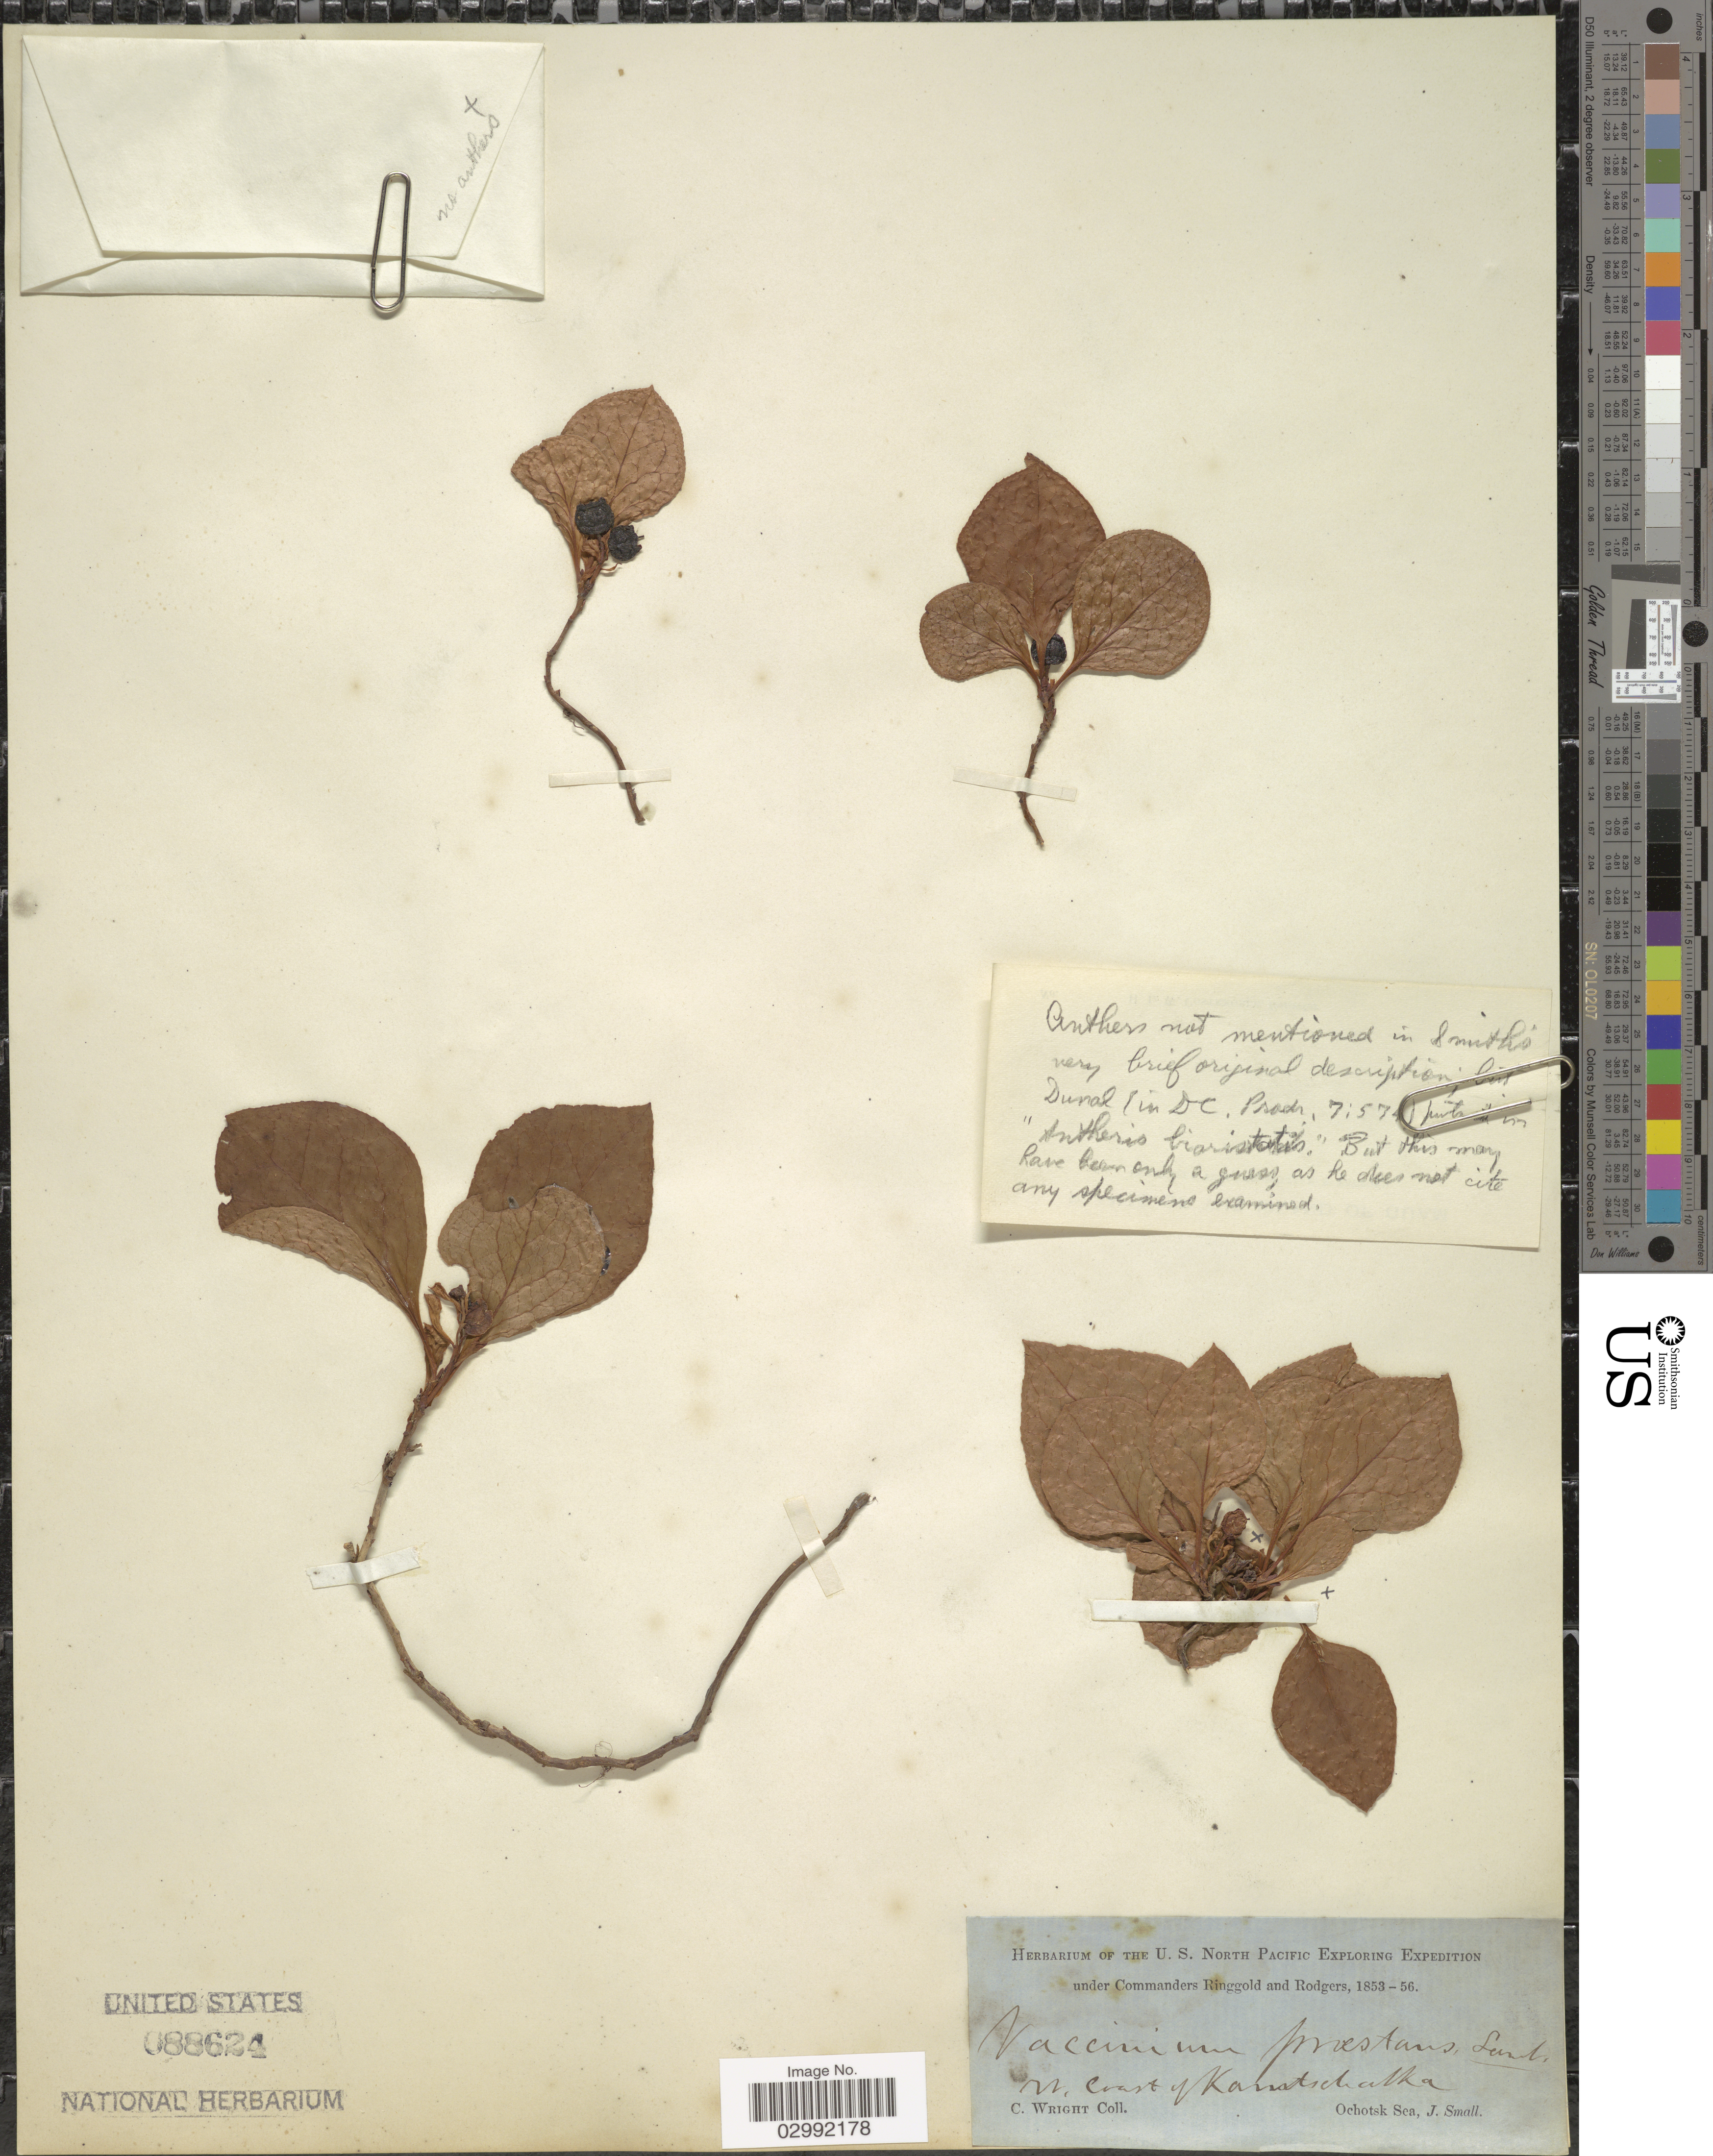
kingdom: Plantae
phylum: Tracheophyta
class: Magnoliopsida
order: Ericales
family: Ericaceae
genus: Vaccinium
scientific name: Vaccinium praestans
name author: Lamb.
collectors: C. Wright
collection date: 1853/1856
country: Russian Federation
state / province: Kamchatka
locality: U.S. North Pacific, W Coast of Kamatschatka. Ochotsk Sea [unsure placement]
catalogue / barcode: US 88624